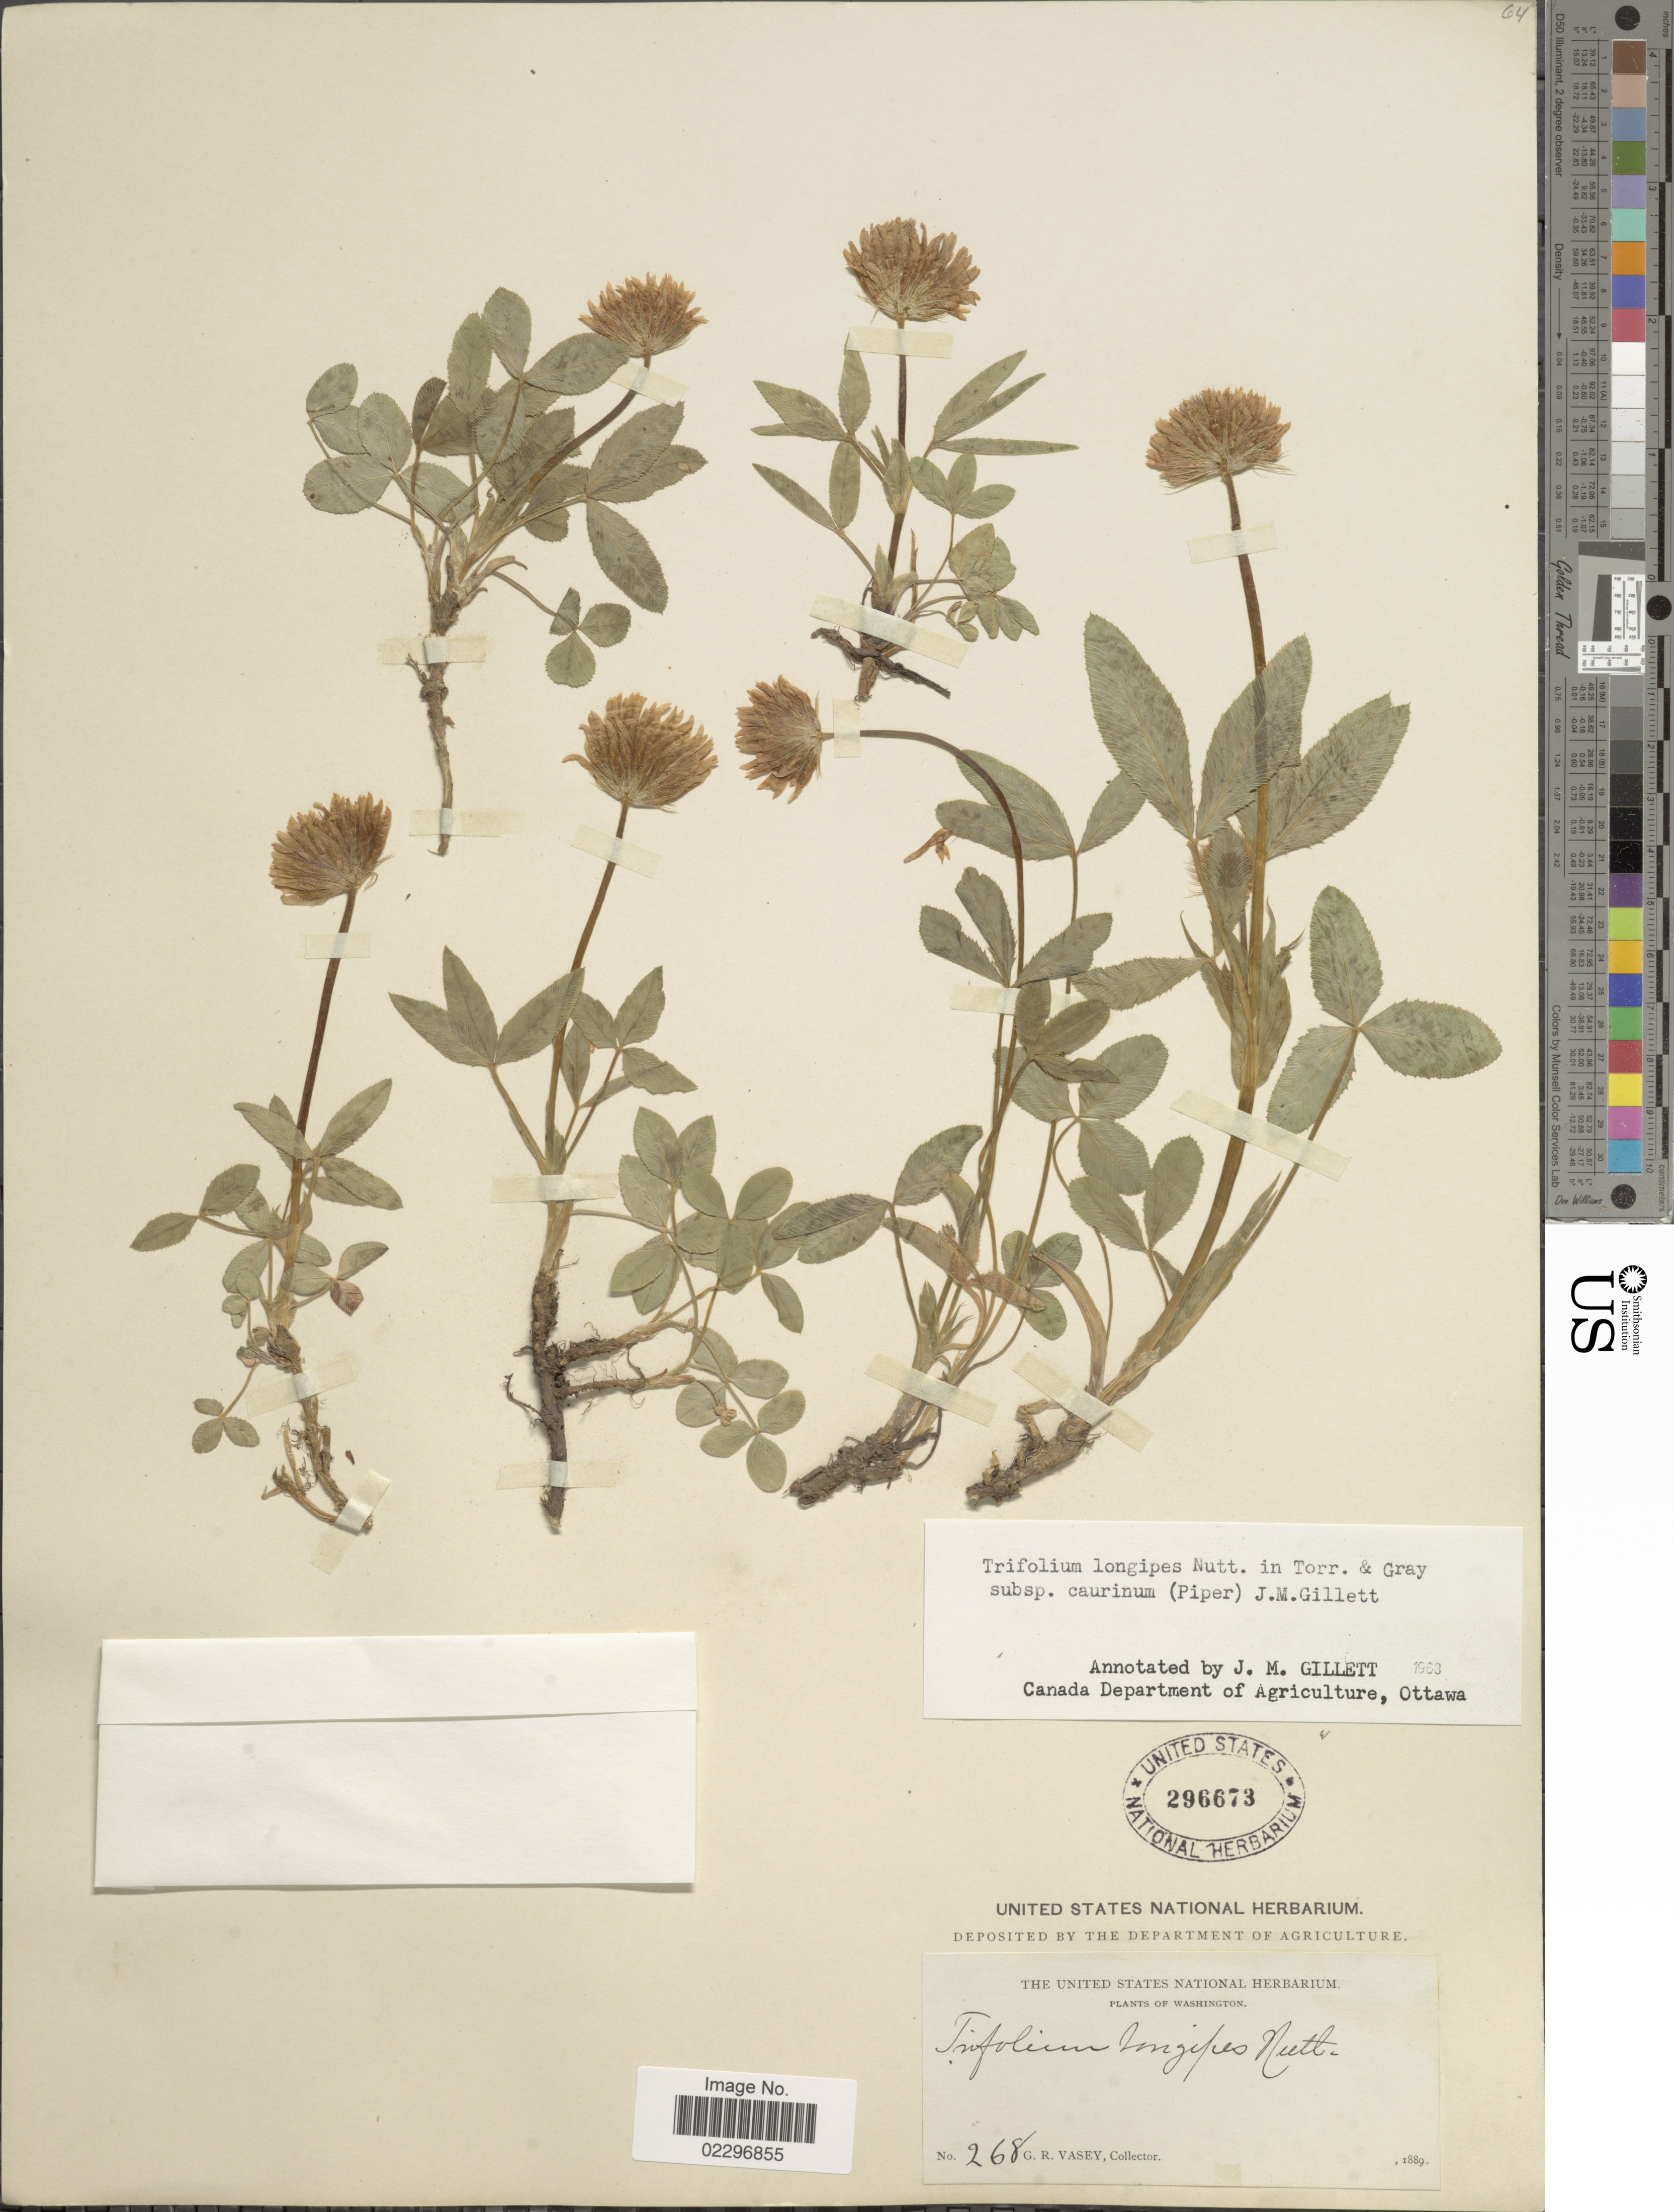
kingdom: Plantae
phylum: Tracheophyta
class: Magnoliopsida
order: Fabales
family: Fabaceae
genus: Trifolium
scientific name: Trifolium longipes subsp. caurinum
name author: (Piper) J.M. Gillett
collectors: G. R. Vasey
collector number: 268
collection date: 1889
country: United States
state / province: Washington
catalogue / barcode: US 296673